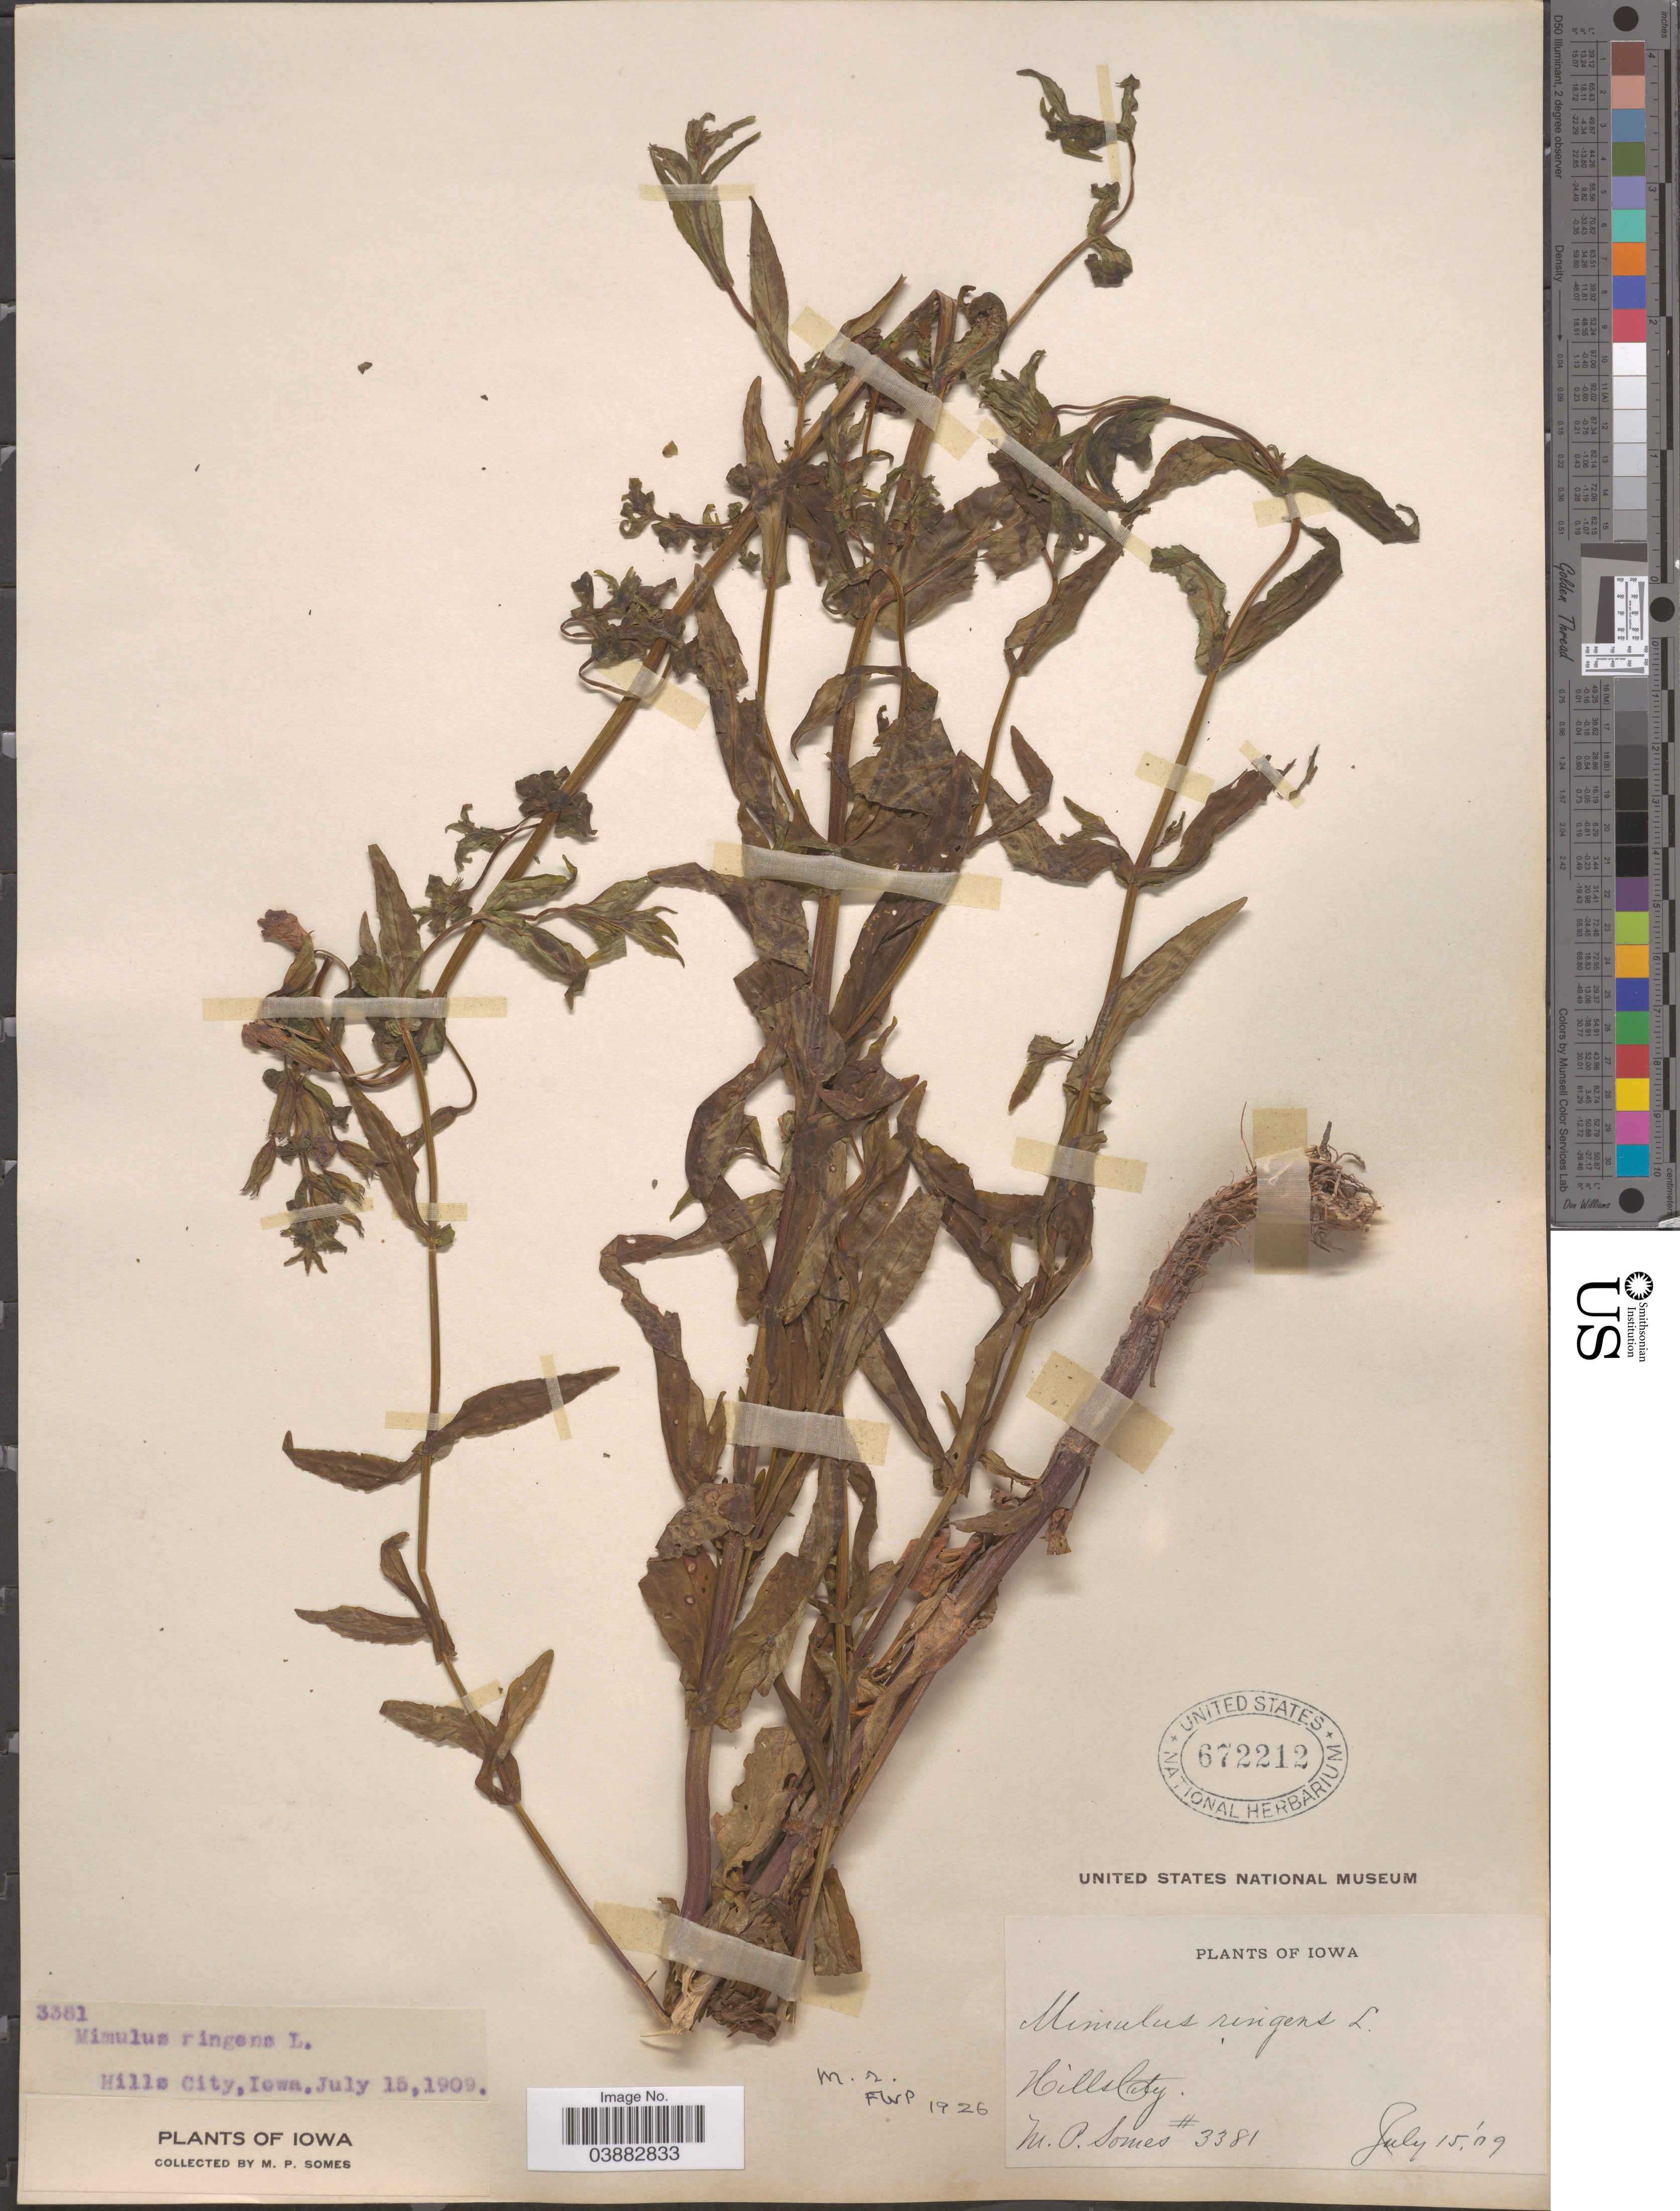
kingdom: Plantae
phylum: Tracheophyta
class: Magnoliopsida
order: Lamiales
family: Phrymaceae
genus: Mimulus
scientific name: Mimulus ringens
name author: L.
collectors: M. Somes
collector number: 3381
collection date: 1909-07-15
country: United States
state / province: Iowa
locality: Hills City.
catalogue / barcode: US 672212